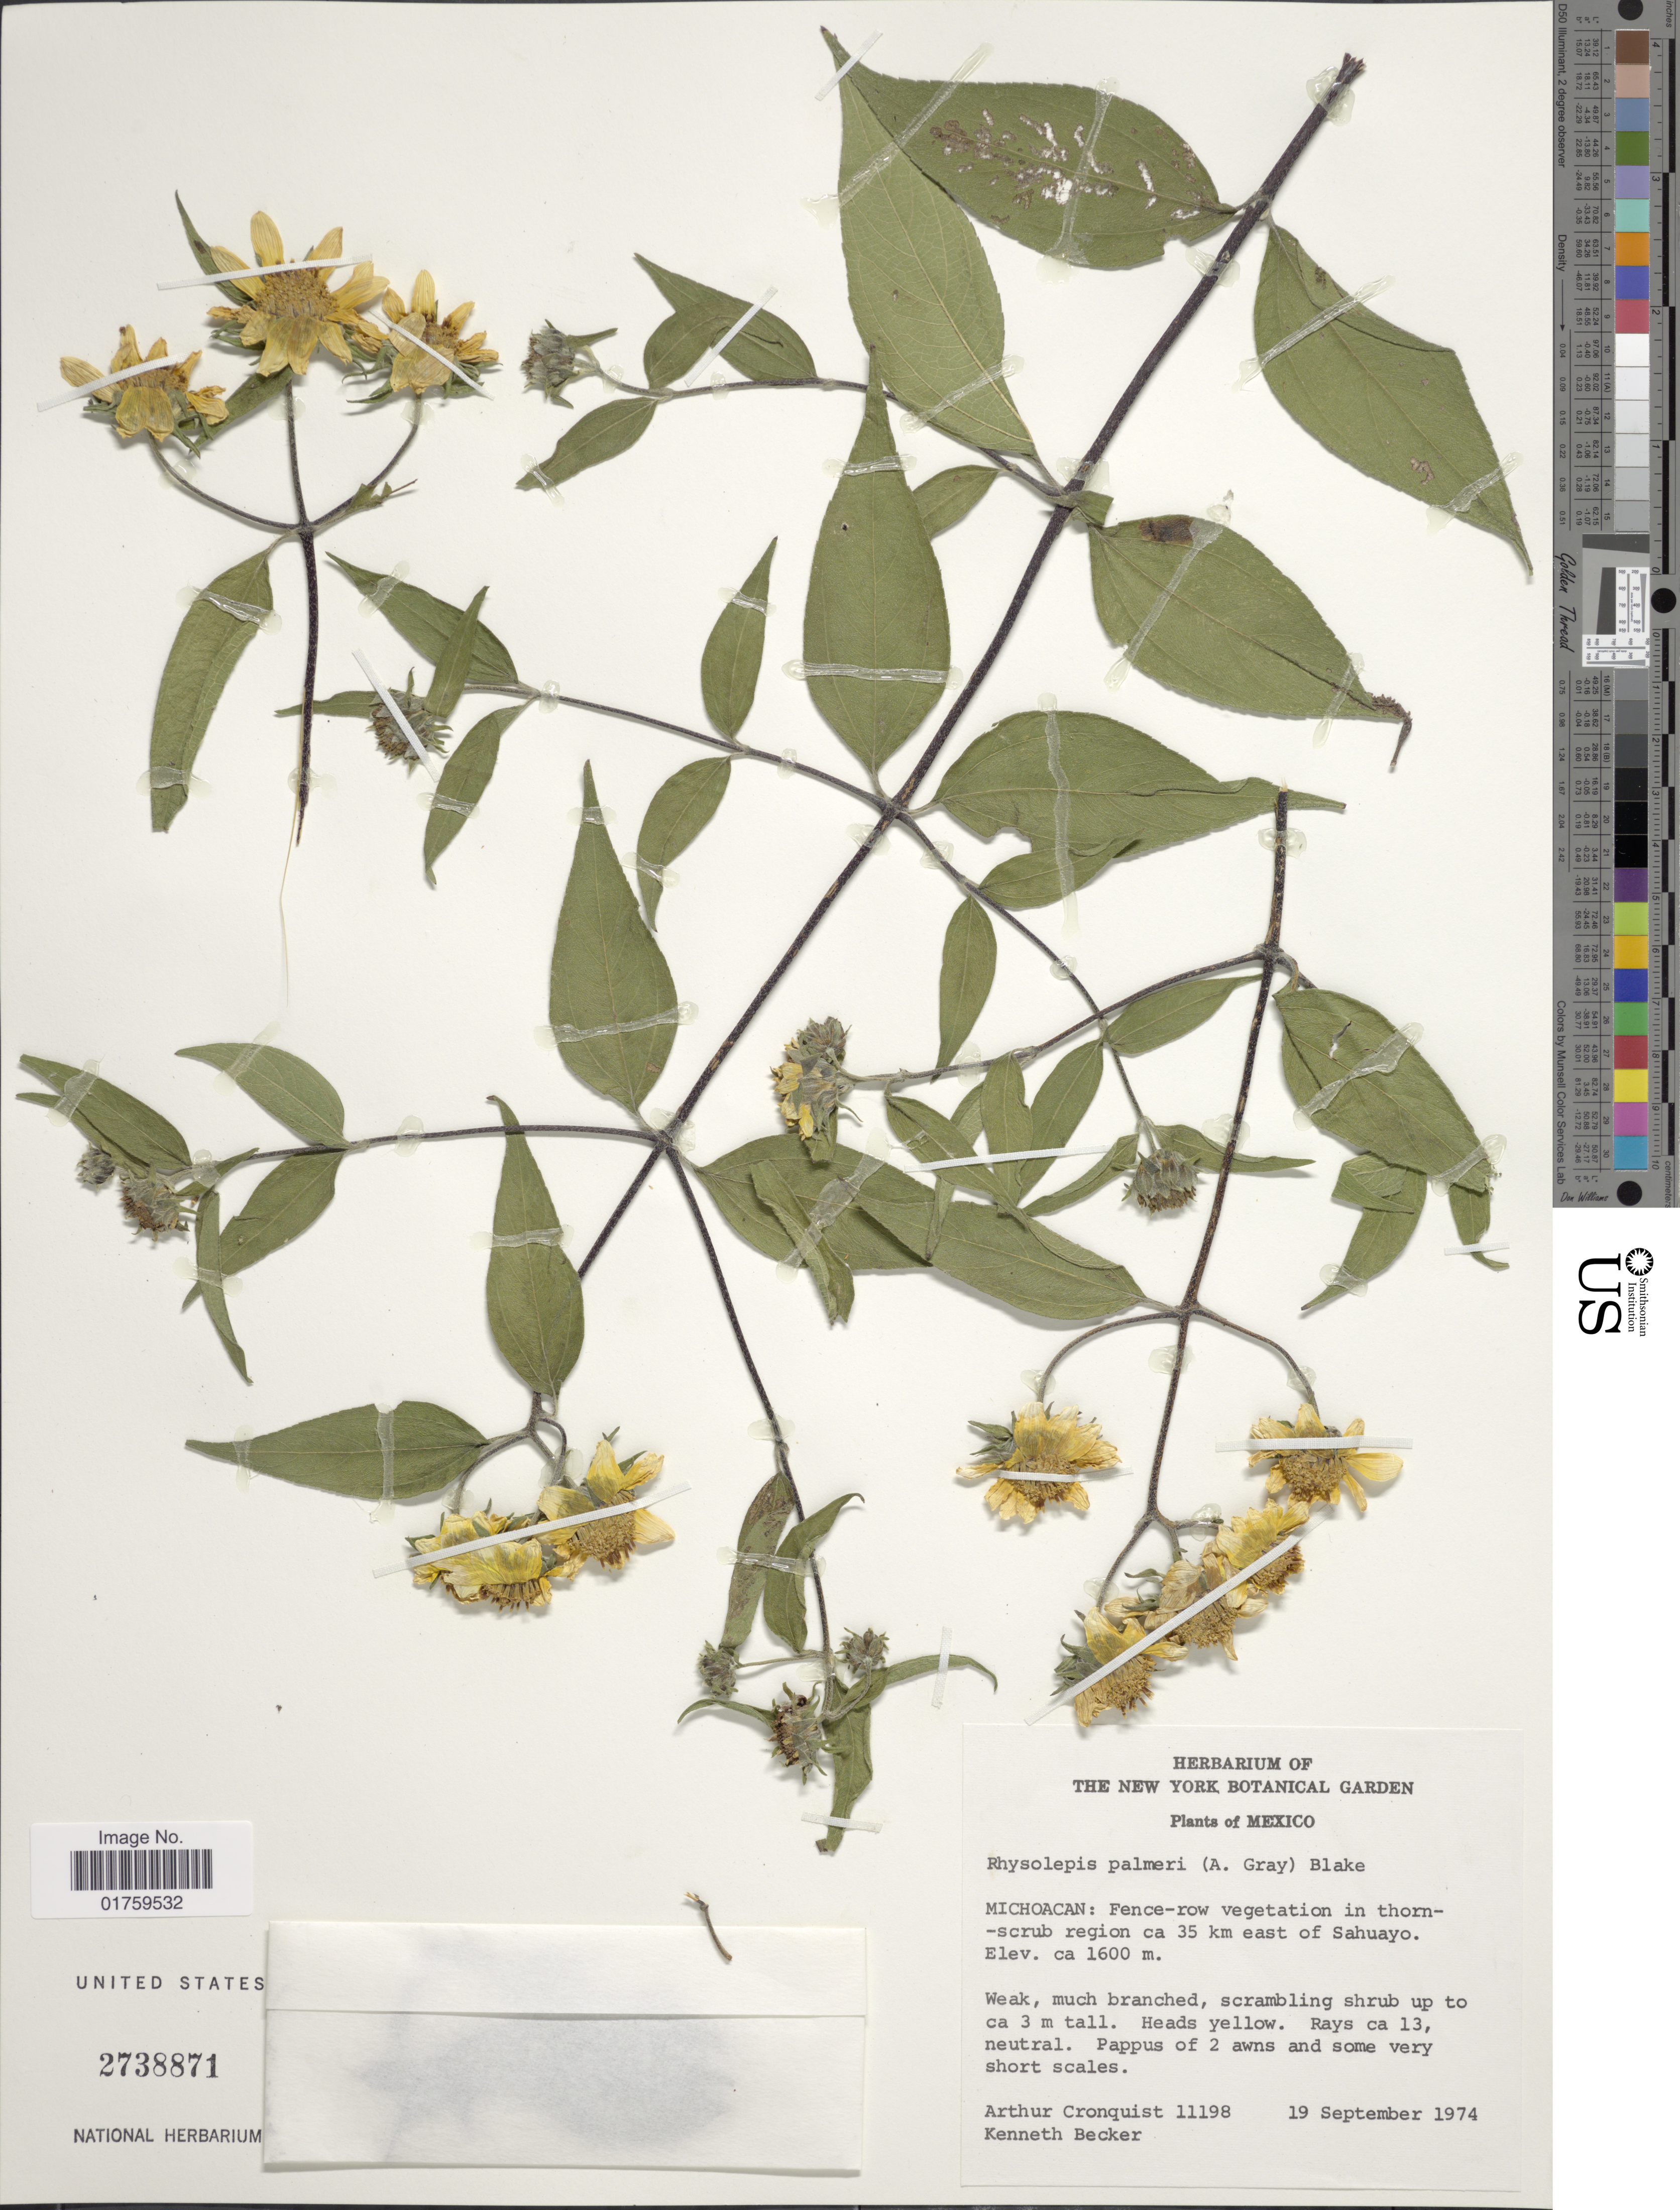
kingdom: Plantae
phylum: Tracheophyta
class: Magnoliopsida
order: Asterales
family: Asteraceae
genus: Rhysolepis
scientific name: Rhysolepis palmeri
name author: (A. Gray) Blake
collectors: A. J. Cronquist & K. M. Becker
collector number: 11198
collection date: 1974-09-19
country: Mexico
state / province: Michoacán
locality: Michoacán: Fence-row vegetation in thornscrub region ca 35 km east of Sahuayo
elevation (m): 1600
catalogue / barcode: US 2738871